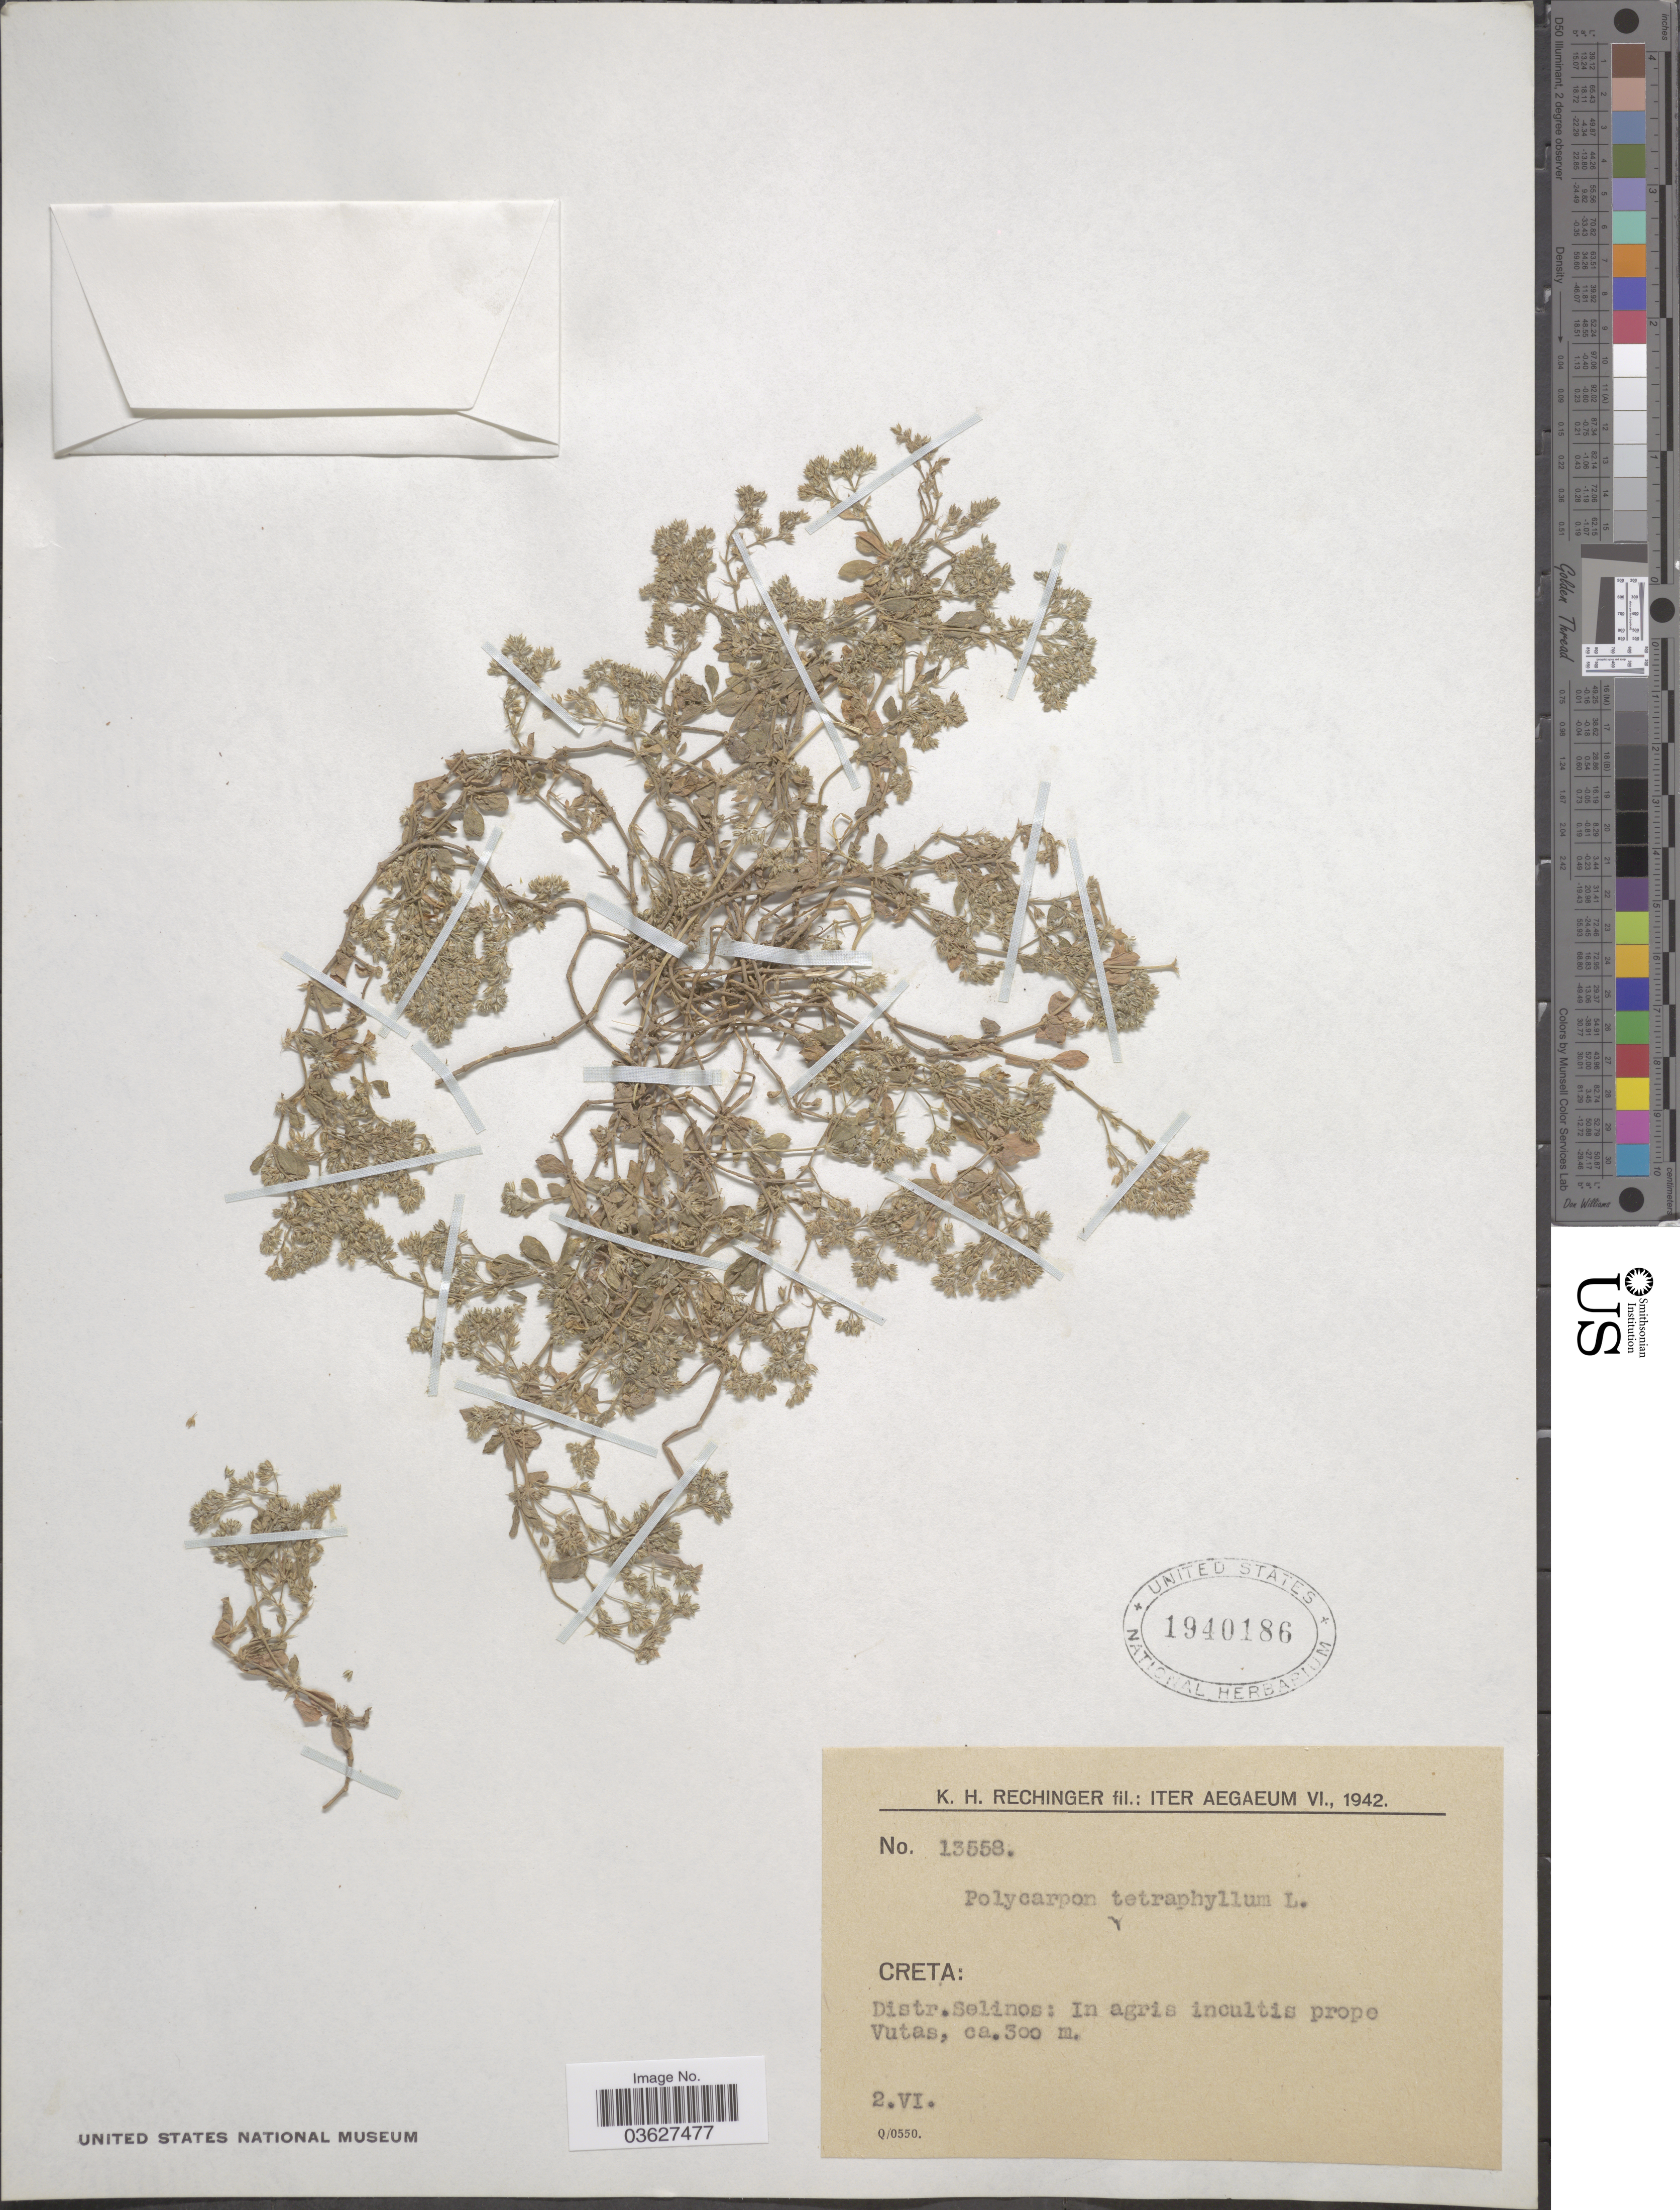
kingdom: Plantae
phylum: Tracheophyta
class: Magnoliopsida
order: Caryophyllales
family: Caryophyllaceae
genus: Polycarpon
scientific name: Polycarpon tetraphyllum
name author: (L.) L.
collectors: K. H. Rechinger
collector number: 13558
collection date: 1942-06-02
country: Greece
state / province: Crete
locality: Iter Aegaeum. Creta: Distr. Selinos: In agris incultis prope Vutas.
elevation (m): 300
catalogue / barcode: US 1940186